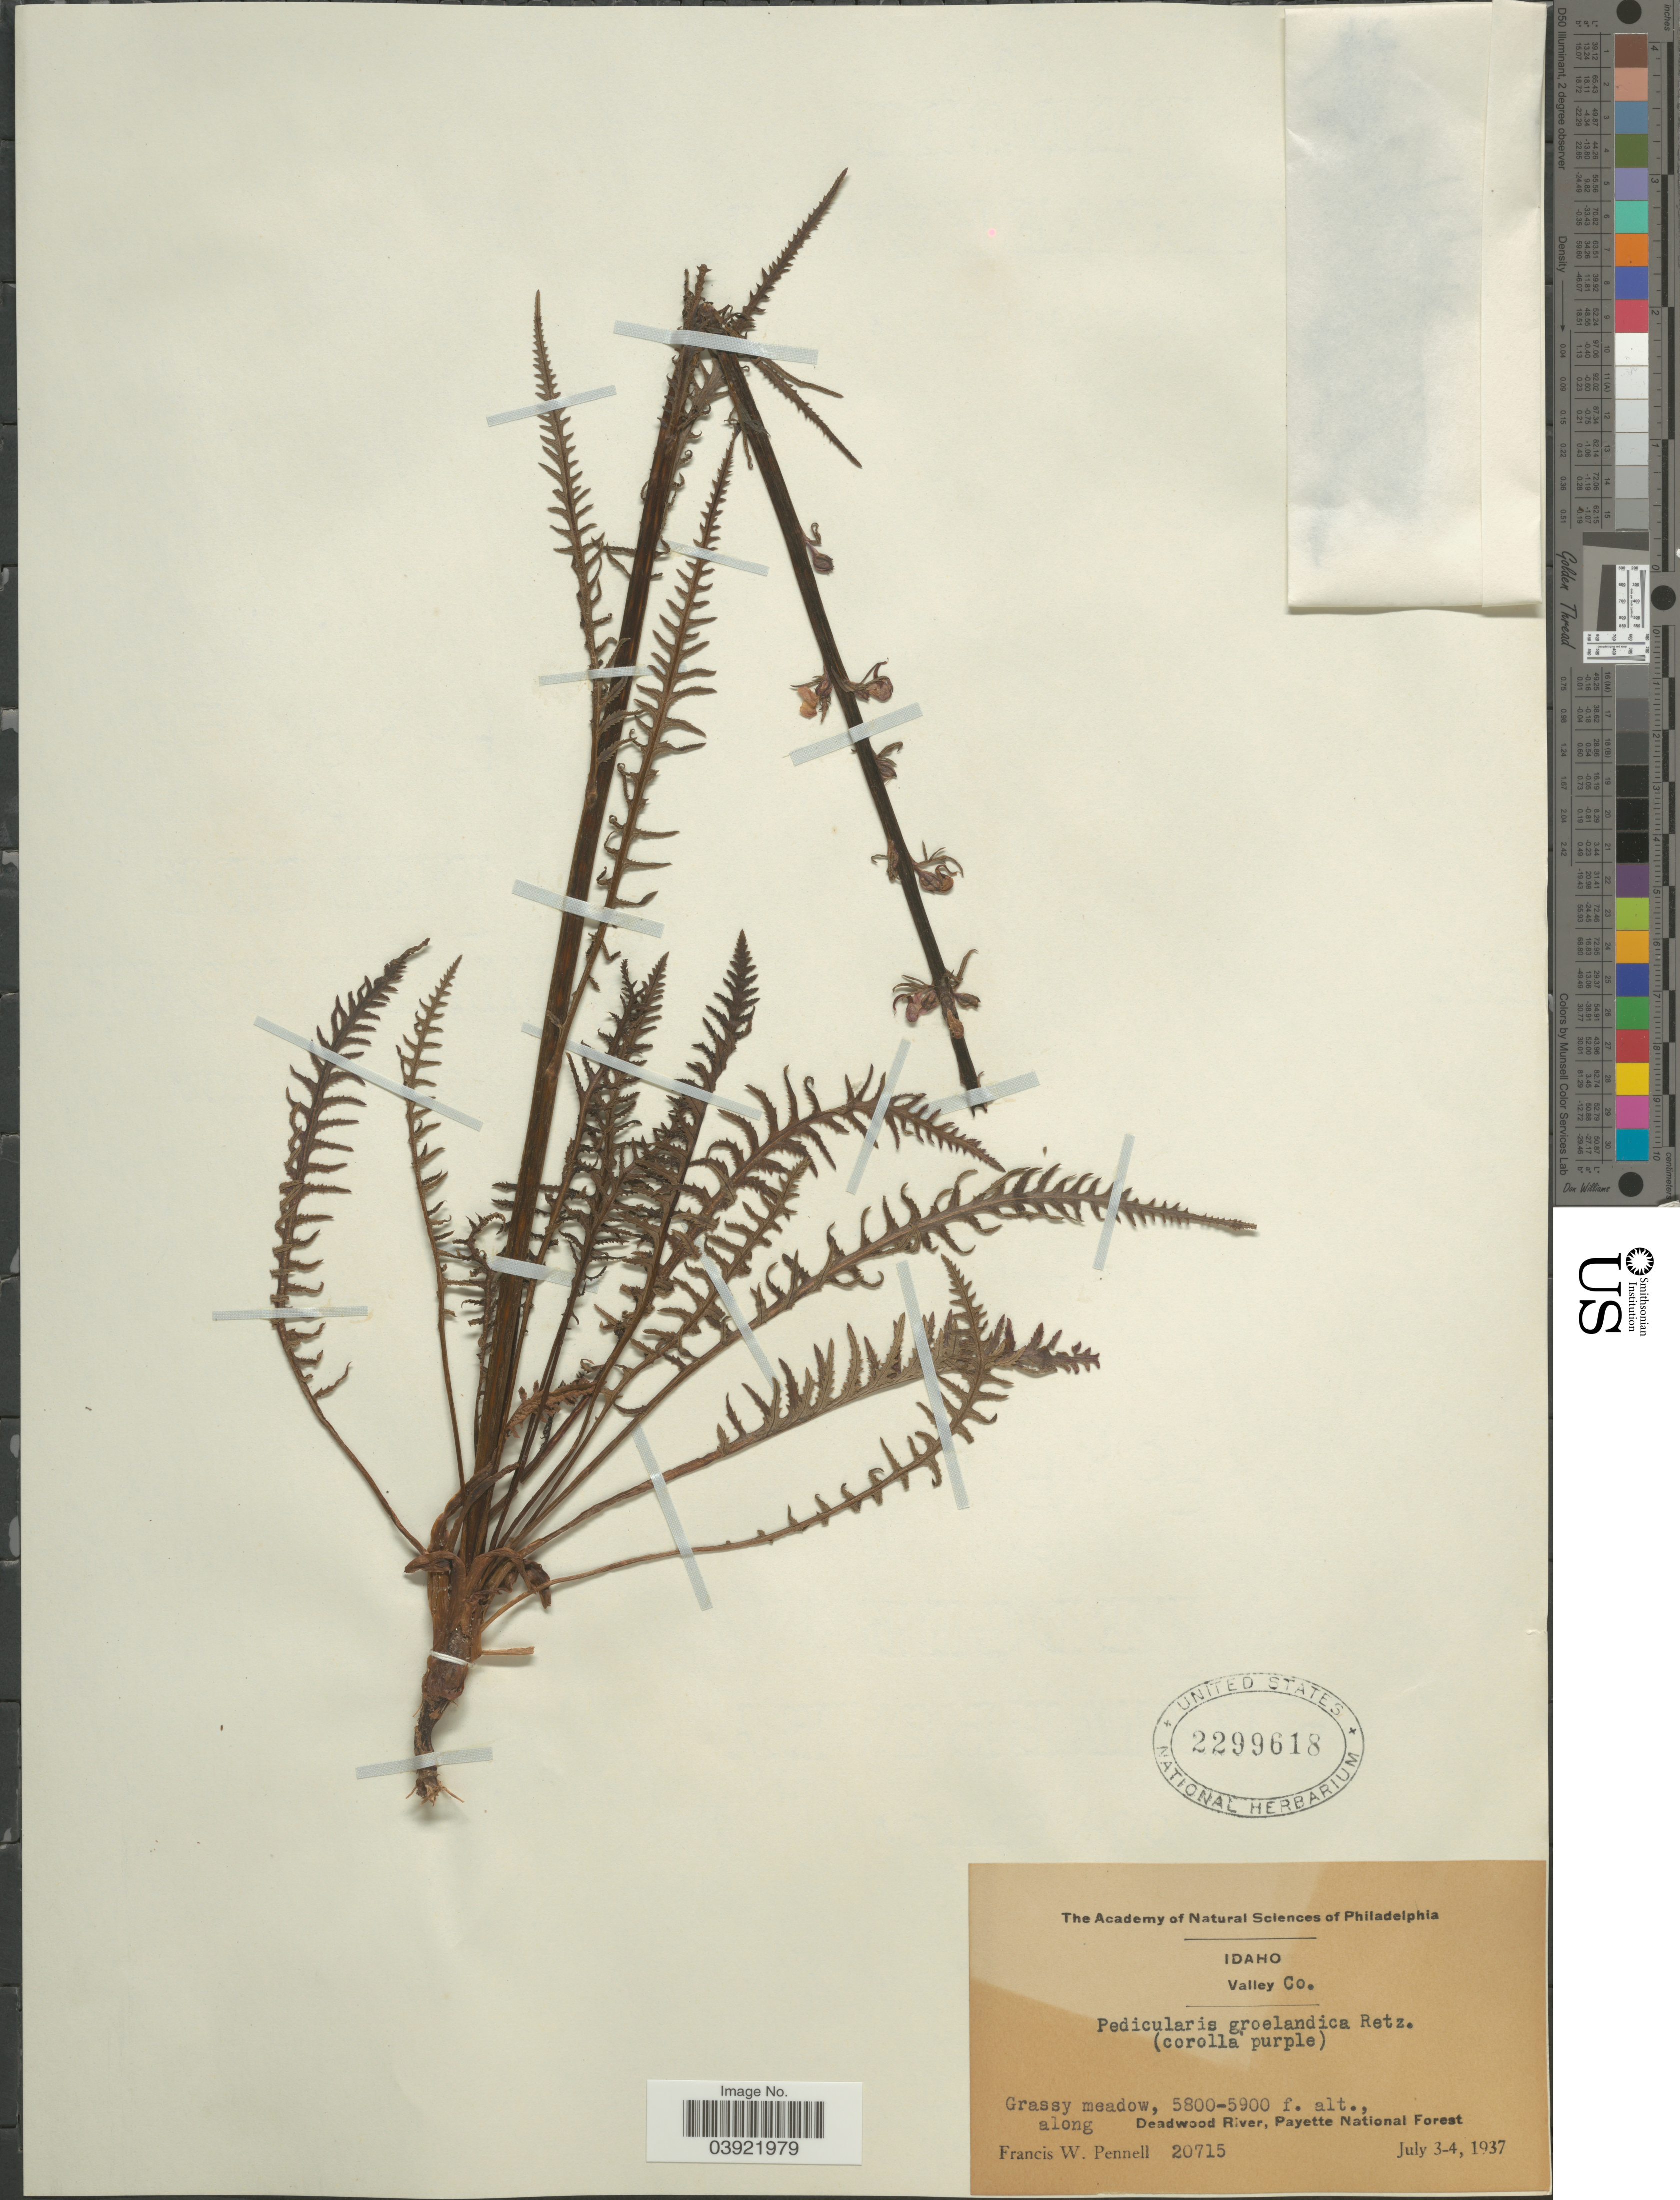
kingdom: Plantae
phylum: Tracheophyta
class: Magnoliopsida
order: Lamiales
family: Orobanchaceae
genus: Pedicularis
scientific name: Pedicularis groenlandica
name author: Retz.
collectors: F. W. Pennell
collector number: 20715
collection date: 1937-07-03/1937-07-04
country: United States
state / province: Idaho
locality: Valley Co. Along Deadwood River, Payette National Forest.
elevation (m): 1768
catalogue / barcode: US 2299618